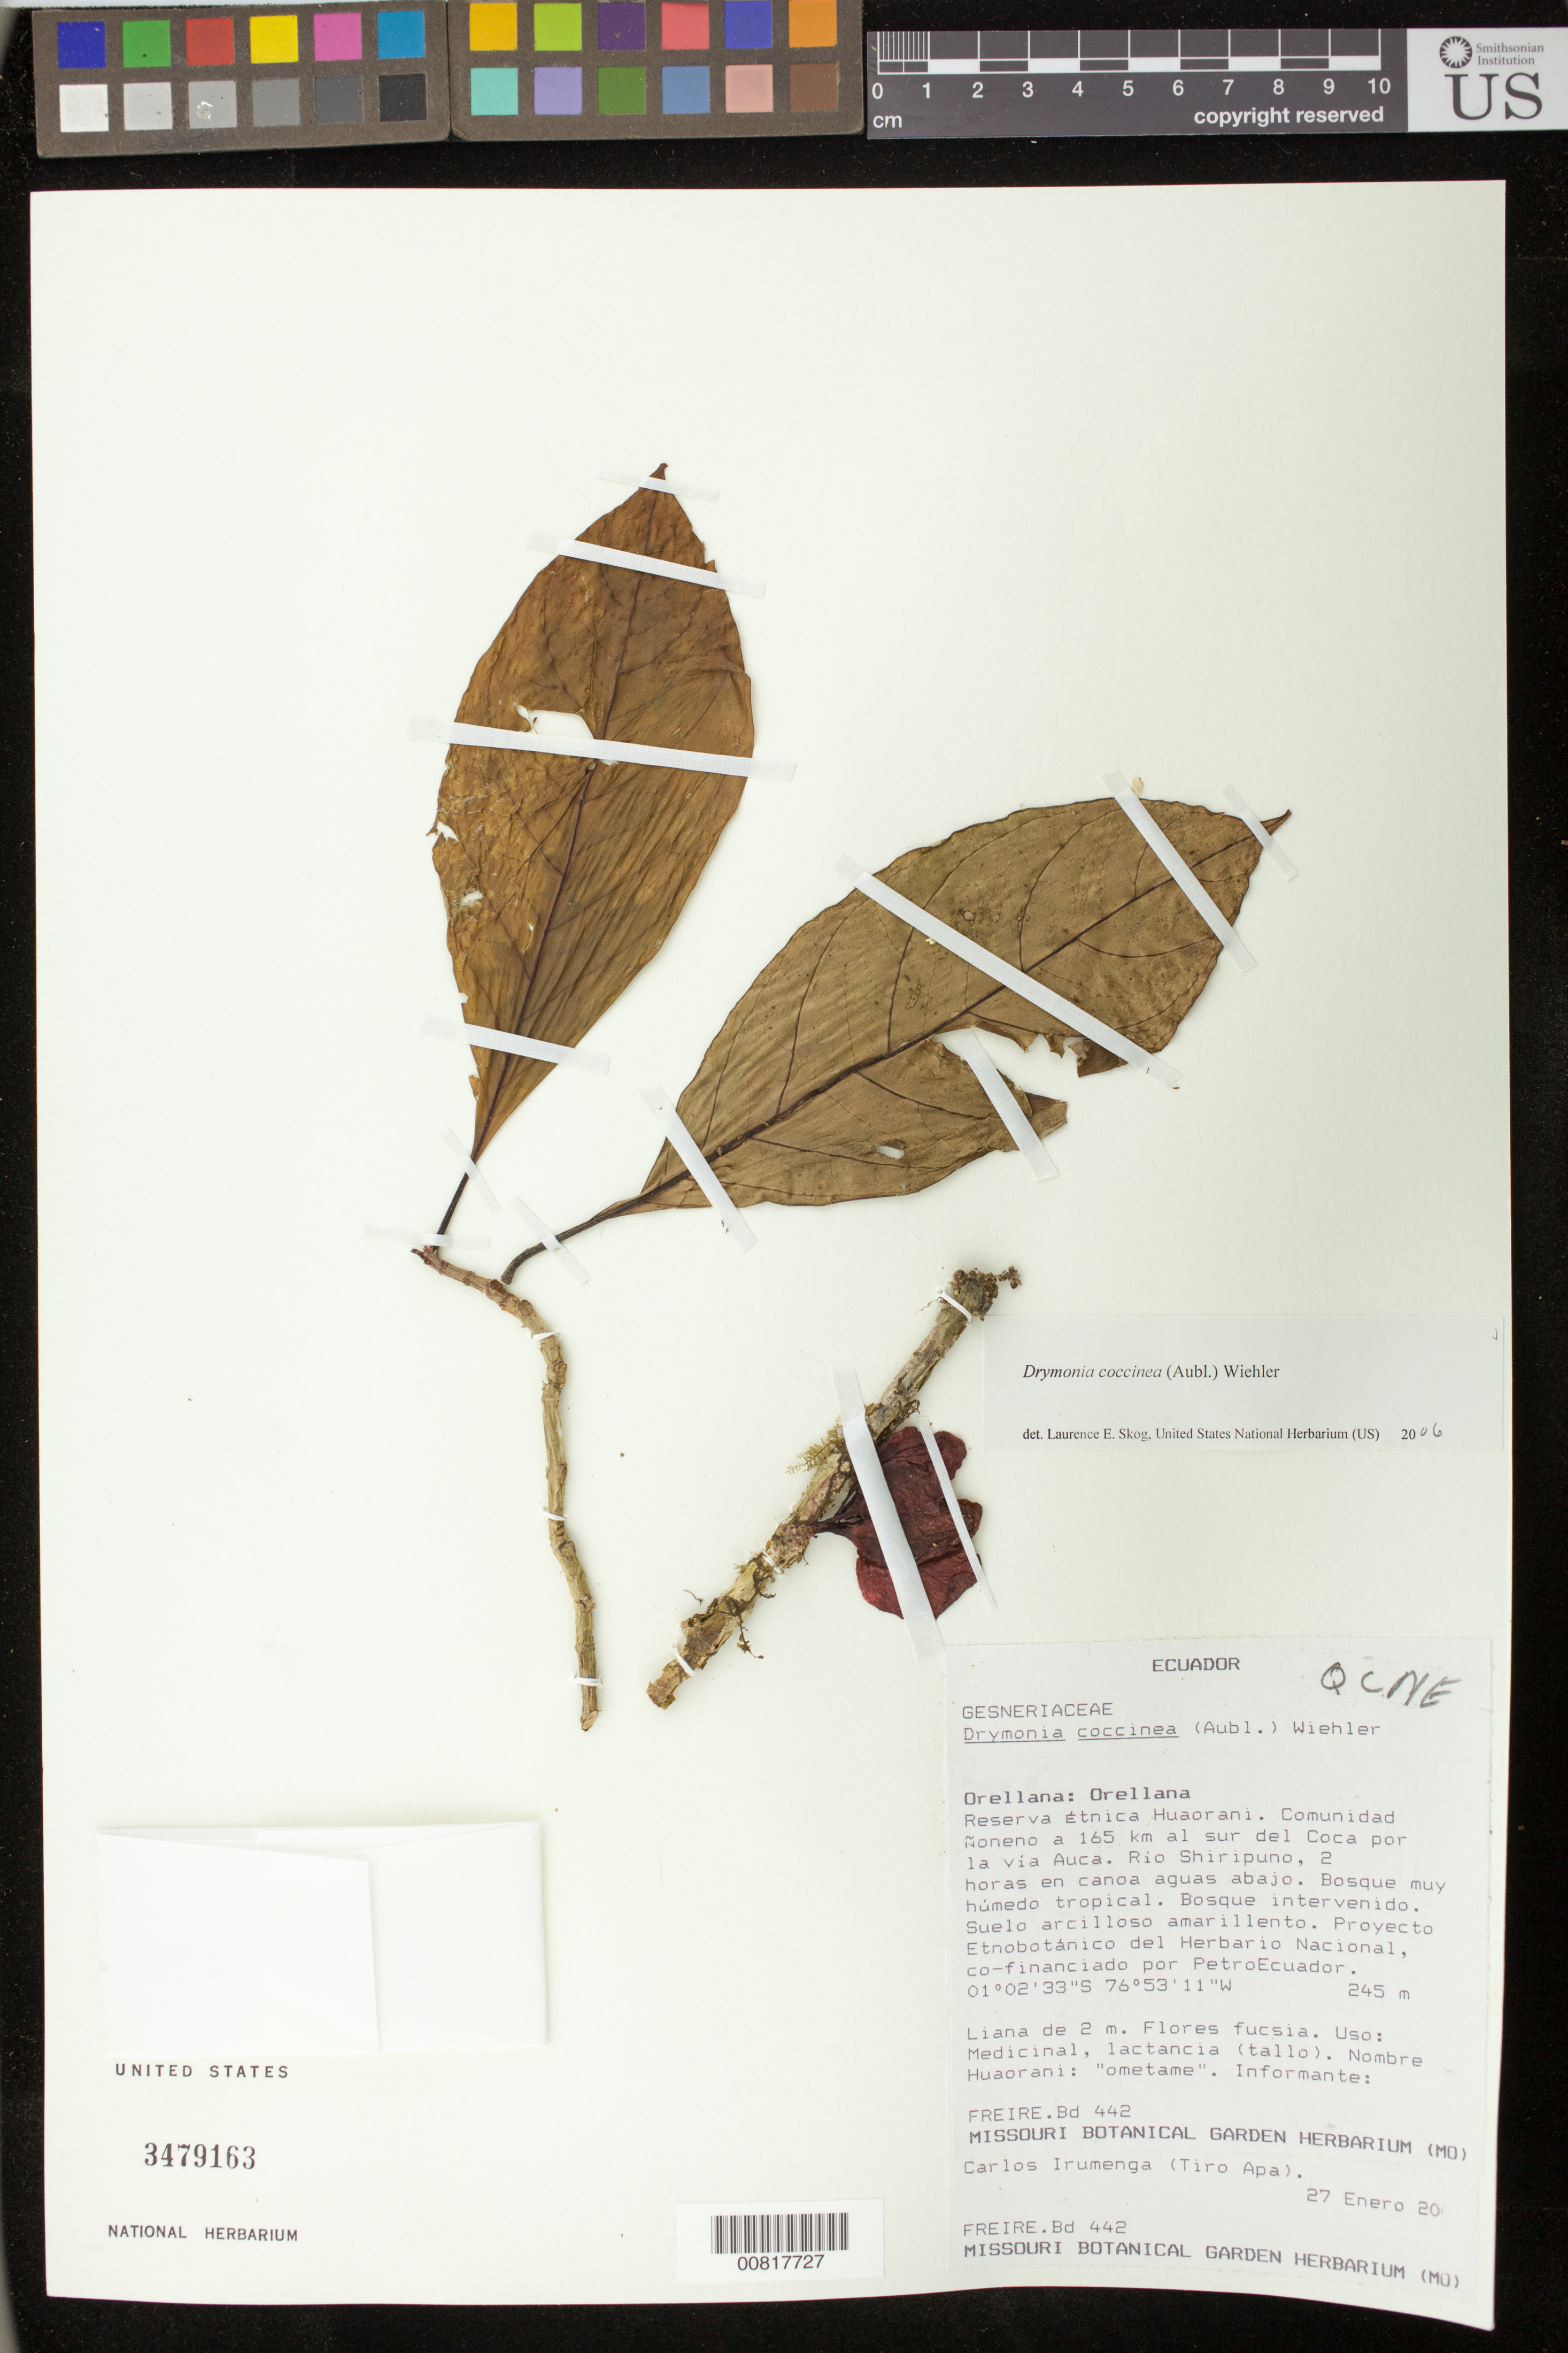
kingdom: Plantae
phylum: Tracheophyta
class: Magnoliopsida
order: Lamiales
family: Gesneriaceae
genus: Drymonia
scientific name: Drymonia coccinea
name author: (Aubl.) Wiehler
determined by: Skog, Laurence E.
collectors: B. Freire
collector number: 442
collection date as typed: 27 Jan 2004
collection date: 2004-01-27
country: Ecuador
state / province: Orellana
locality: Orellana: Orellana. Reserva Etnica Huaorani. Comunidad Noneno a 165 km al sur del Coca por la via Auca. Rio Shiripuno, 2 horas en canoa aguas abajo.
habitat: Bosque muy húmedo tropical. Bosque intervenido. Suelo arciloso amarillento.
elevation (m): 245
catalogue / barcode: US 3479163